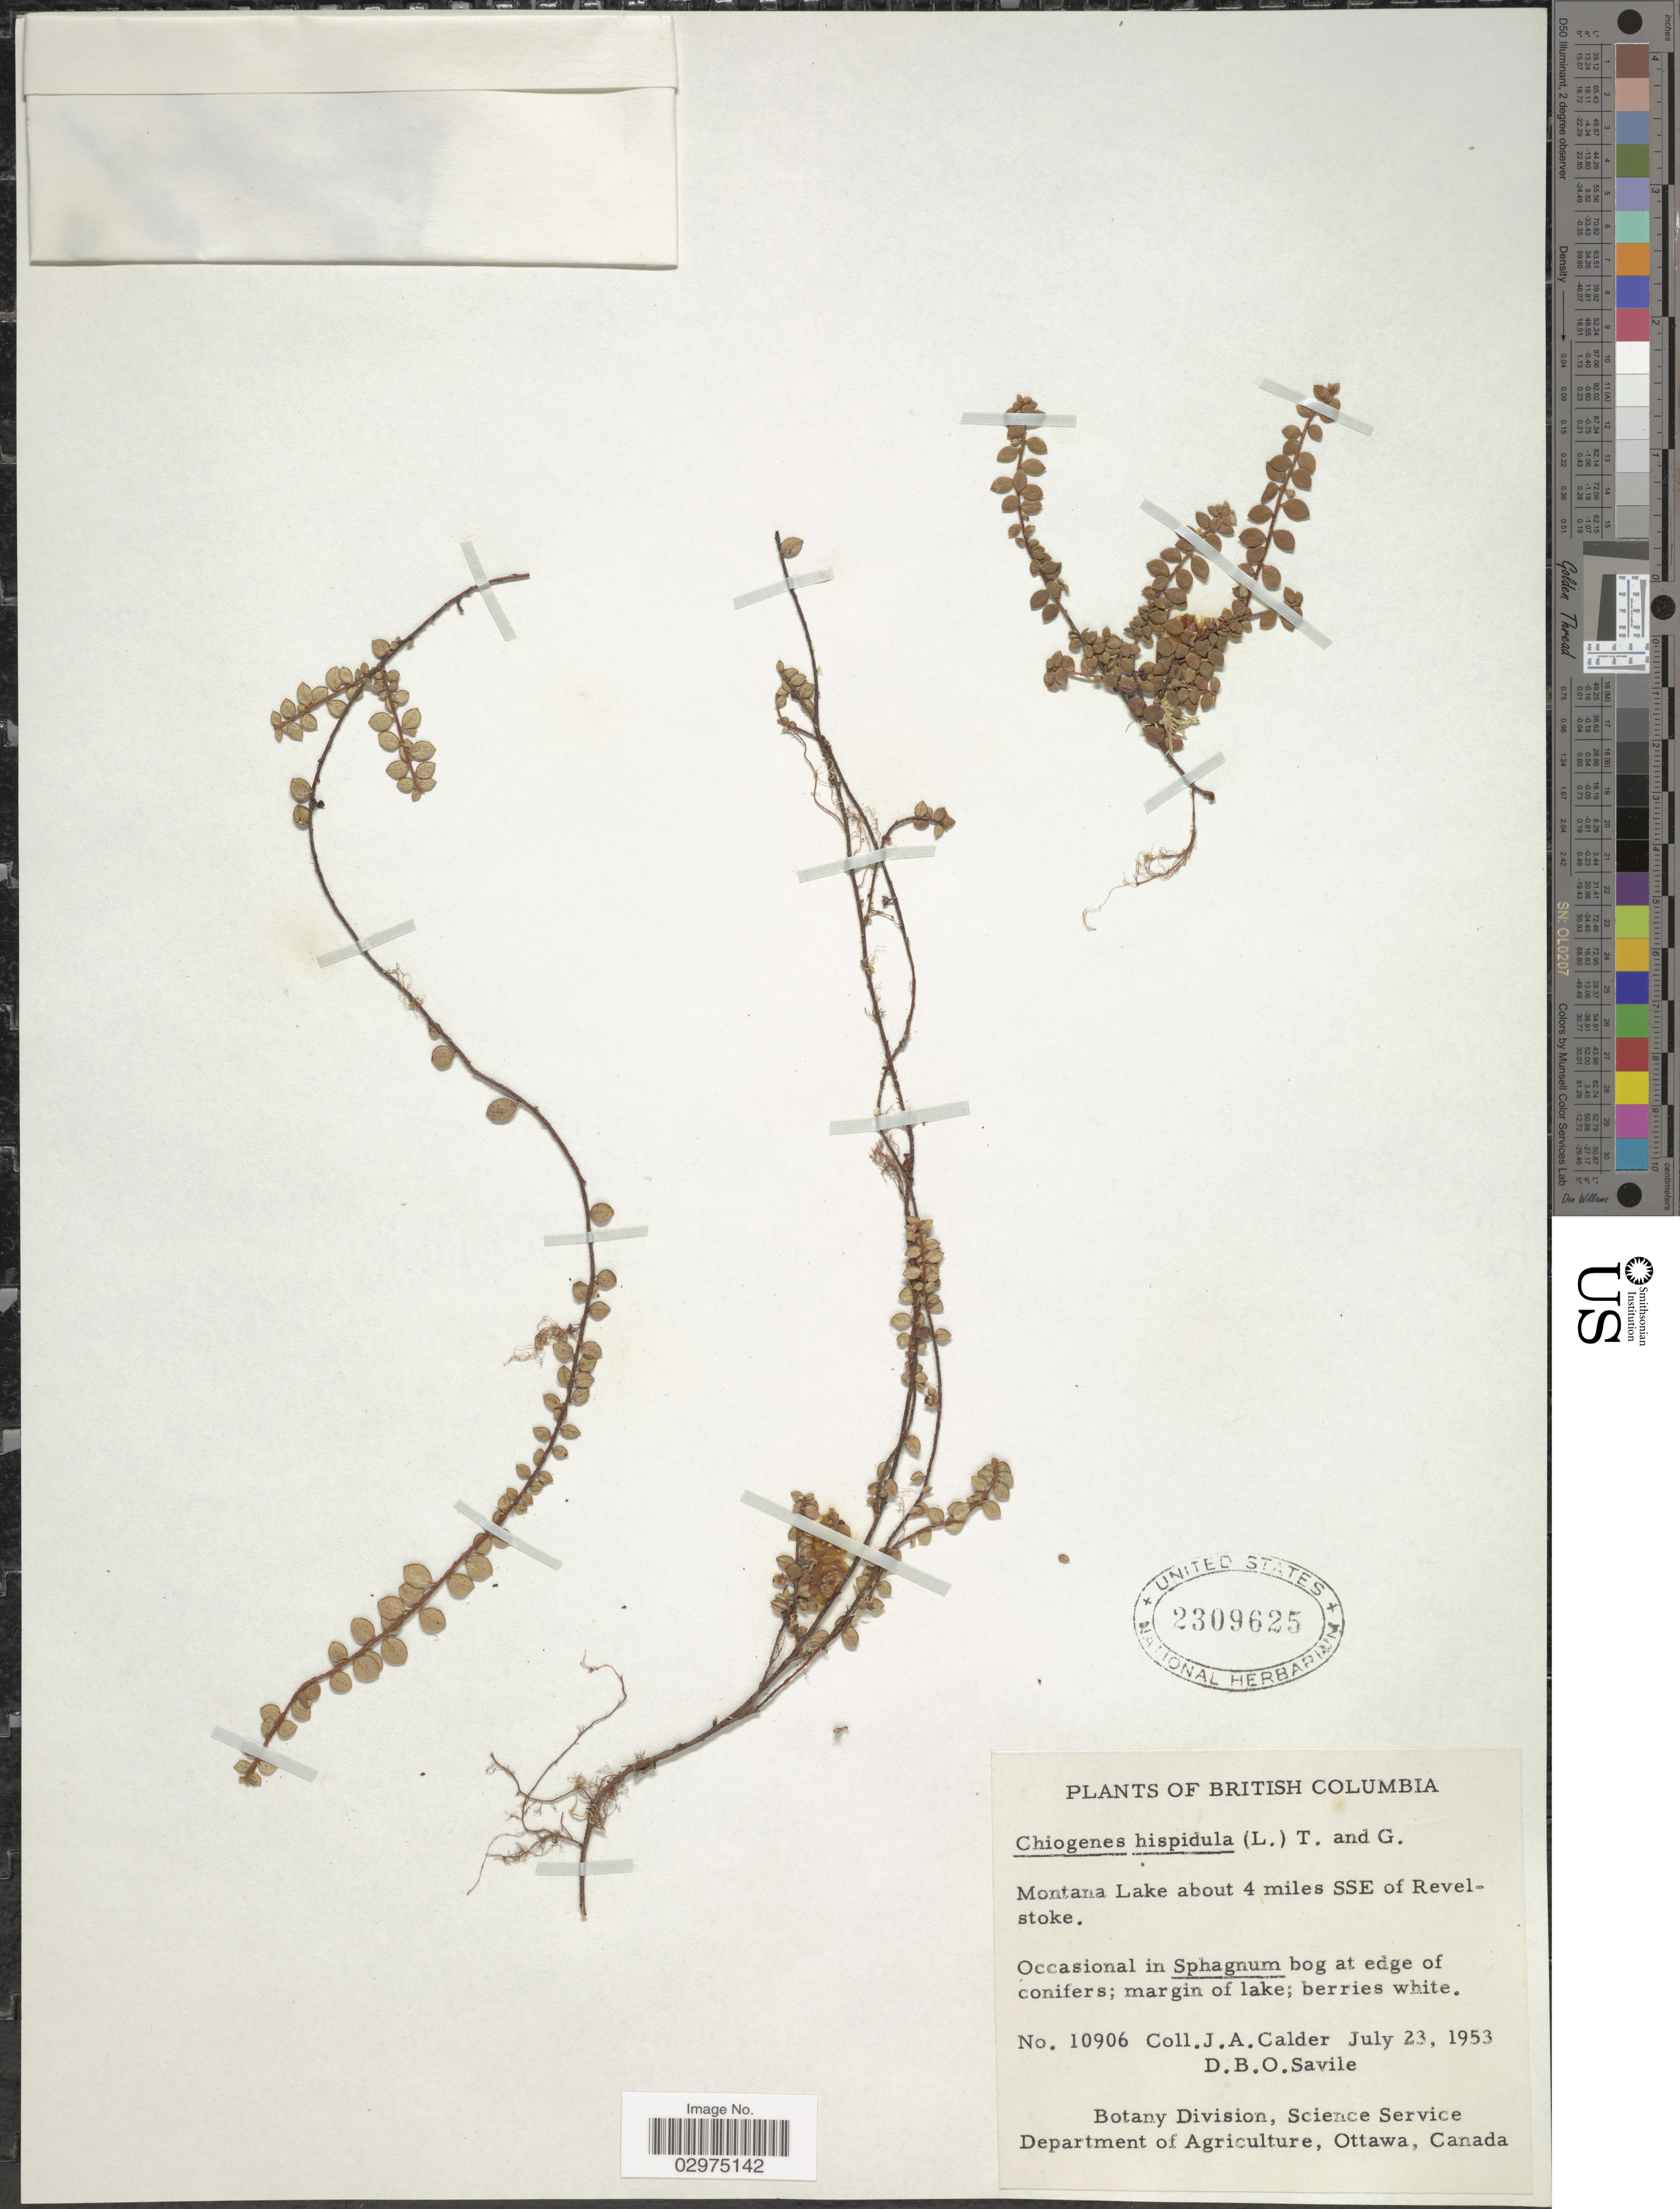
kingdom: Plantae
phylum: Tracheophyta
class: Magnoliopsida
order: Ericales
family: Ericaceae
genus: Gaultheria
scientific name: Gaultheria hispidula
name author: (L.) Muhl. ex Bigelow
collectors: J. A. Calder & D. Savile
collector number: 10906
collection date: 1953-07-23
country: Canada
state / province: British Columbia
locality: Montana Lake about 4 miles SSE of Revelstoke.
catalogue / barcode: US 2309625